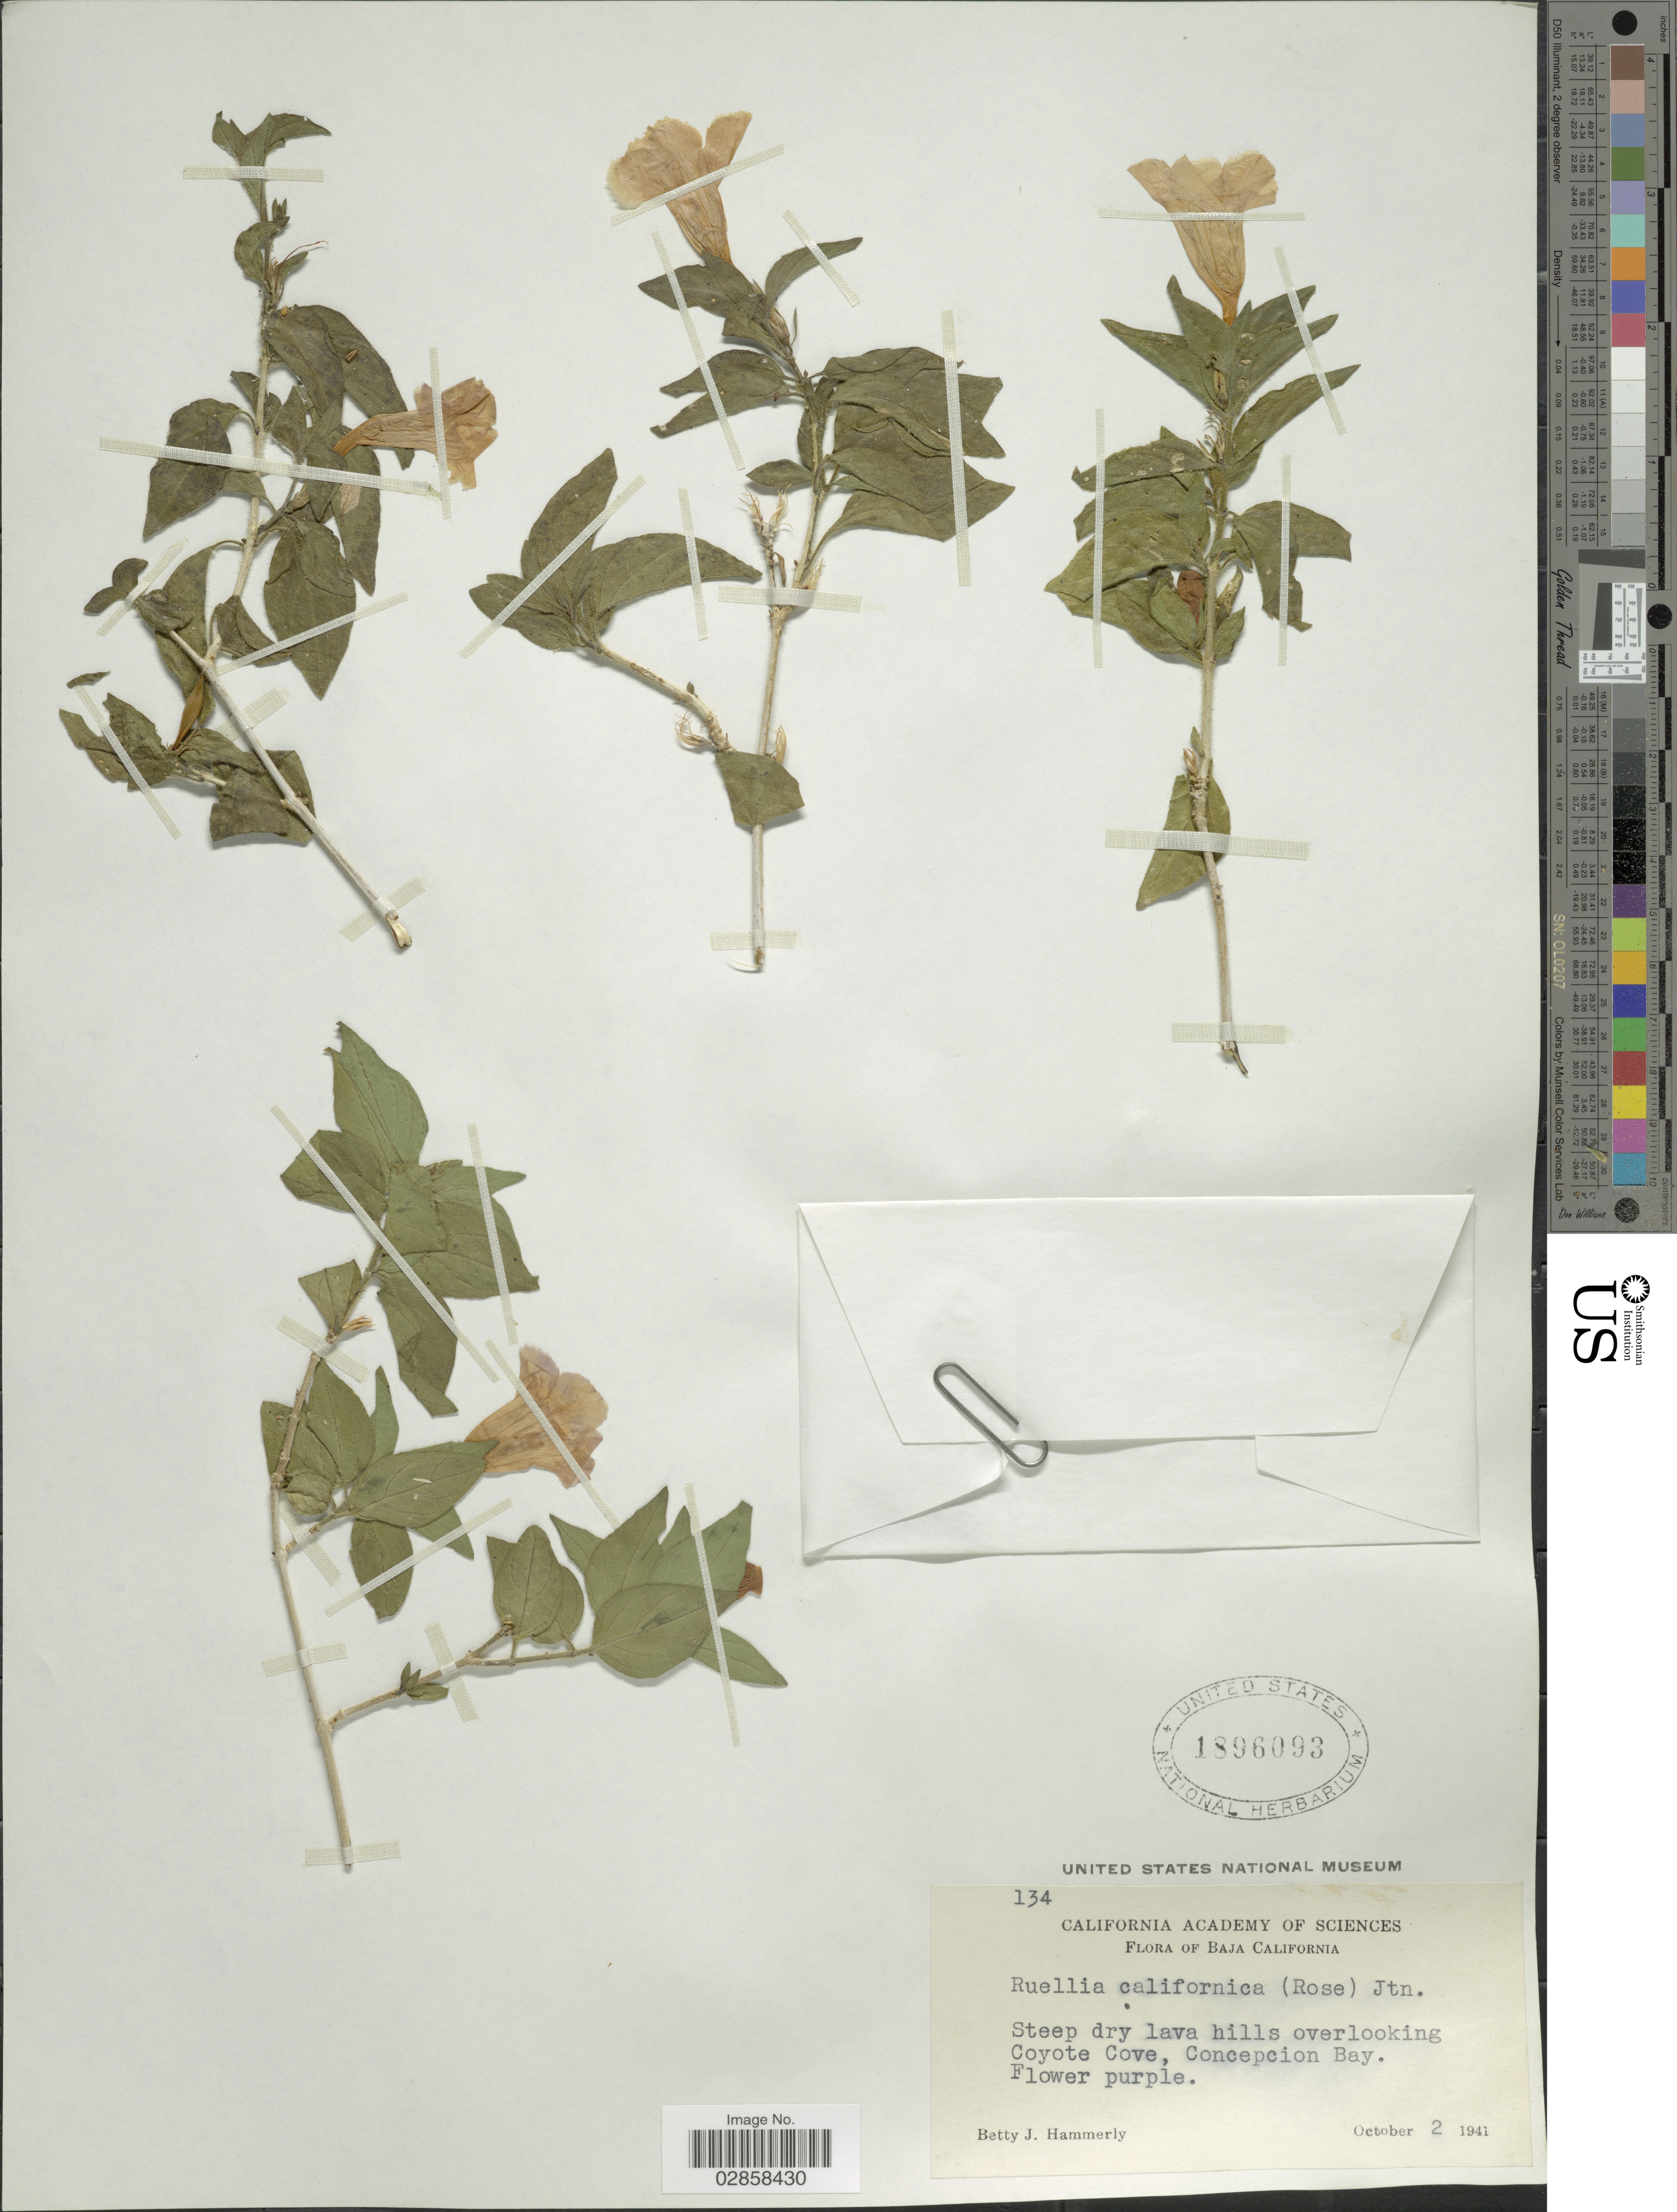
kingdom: Plantae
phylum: Tracheophyta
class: Magnoliopsida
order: Lamiales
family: Acanthaceae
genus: Ruellia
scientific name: Ruellia californica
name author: (Rose) I.M. Johnst.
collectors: B. J. Hammerly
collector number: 134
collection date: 1941-10-02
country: Mexico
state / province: Baja California Sur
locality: Steep dry lava hills overlooking Coyote Cove, Concepcion Bay.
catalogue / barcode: US 1896093